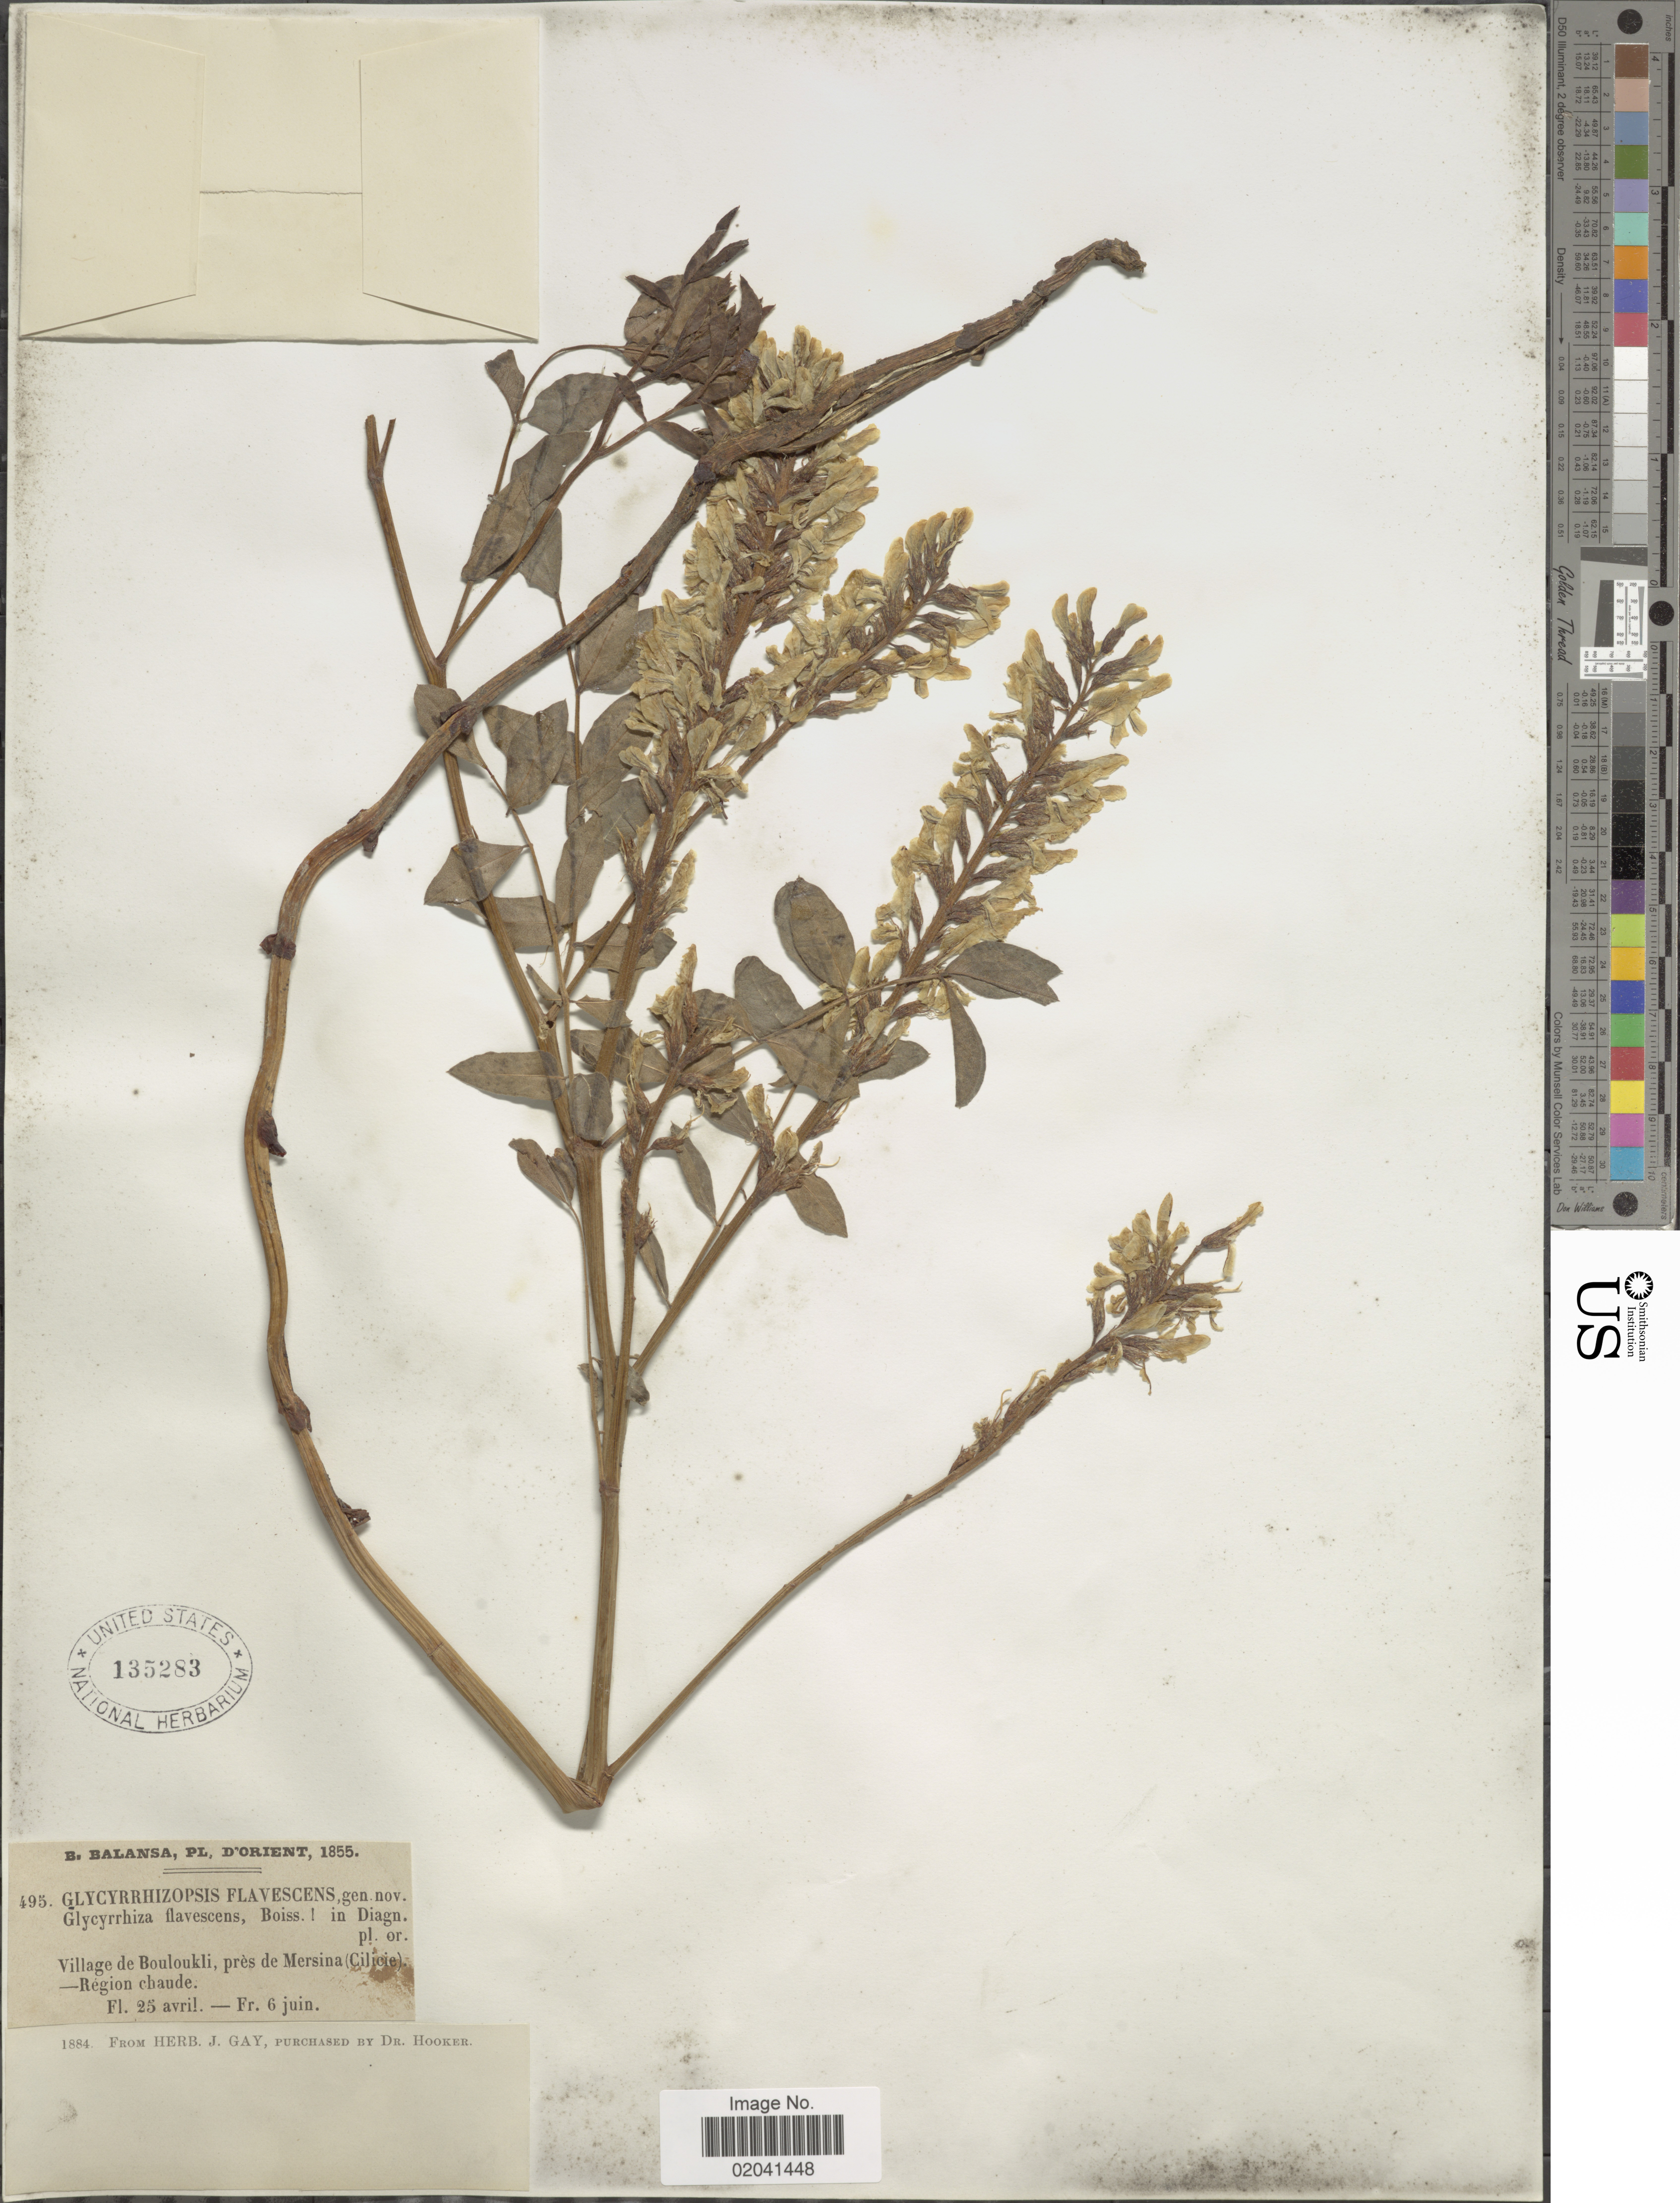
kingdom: Plantae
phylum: Tracheophyta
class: Magnoliopsida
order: Fabales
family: Fabaceae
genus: Glycyrrhiza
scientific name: Glycyrrhiza flavescens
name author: Boiss.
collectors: B. Balansa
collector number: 495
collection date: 1855-04-25/1855-06-06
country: Turkey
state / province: Mersin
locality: Orient. Village de Bouloukli, près de Mersina (Cilicie). -Région chaude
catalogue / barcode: US 135283